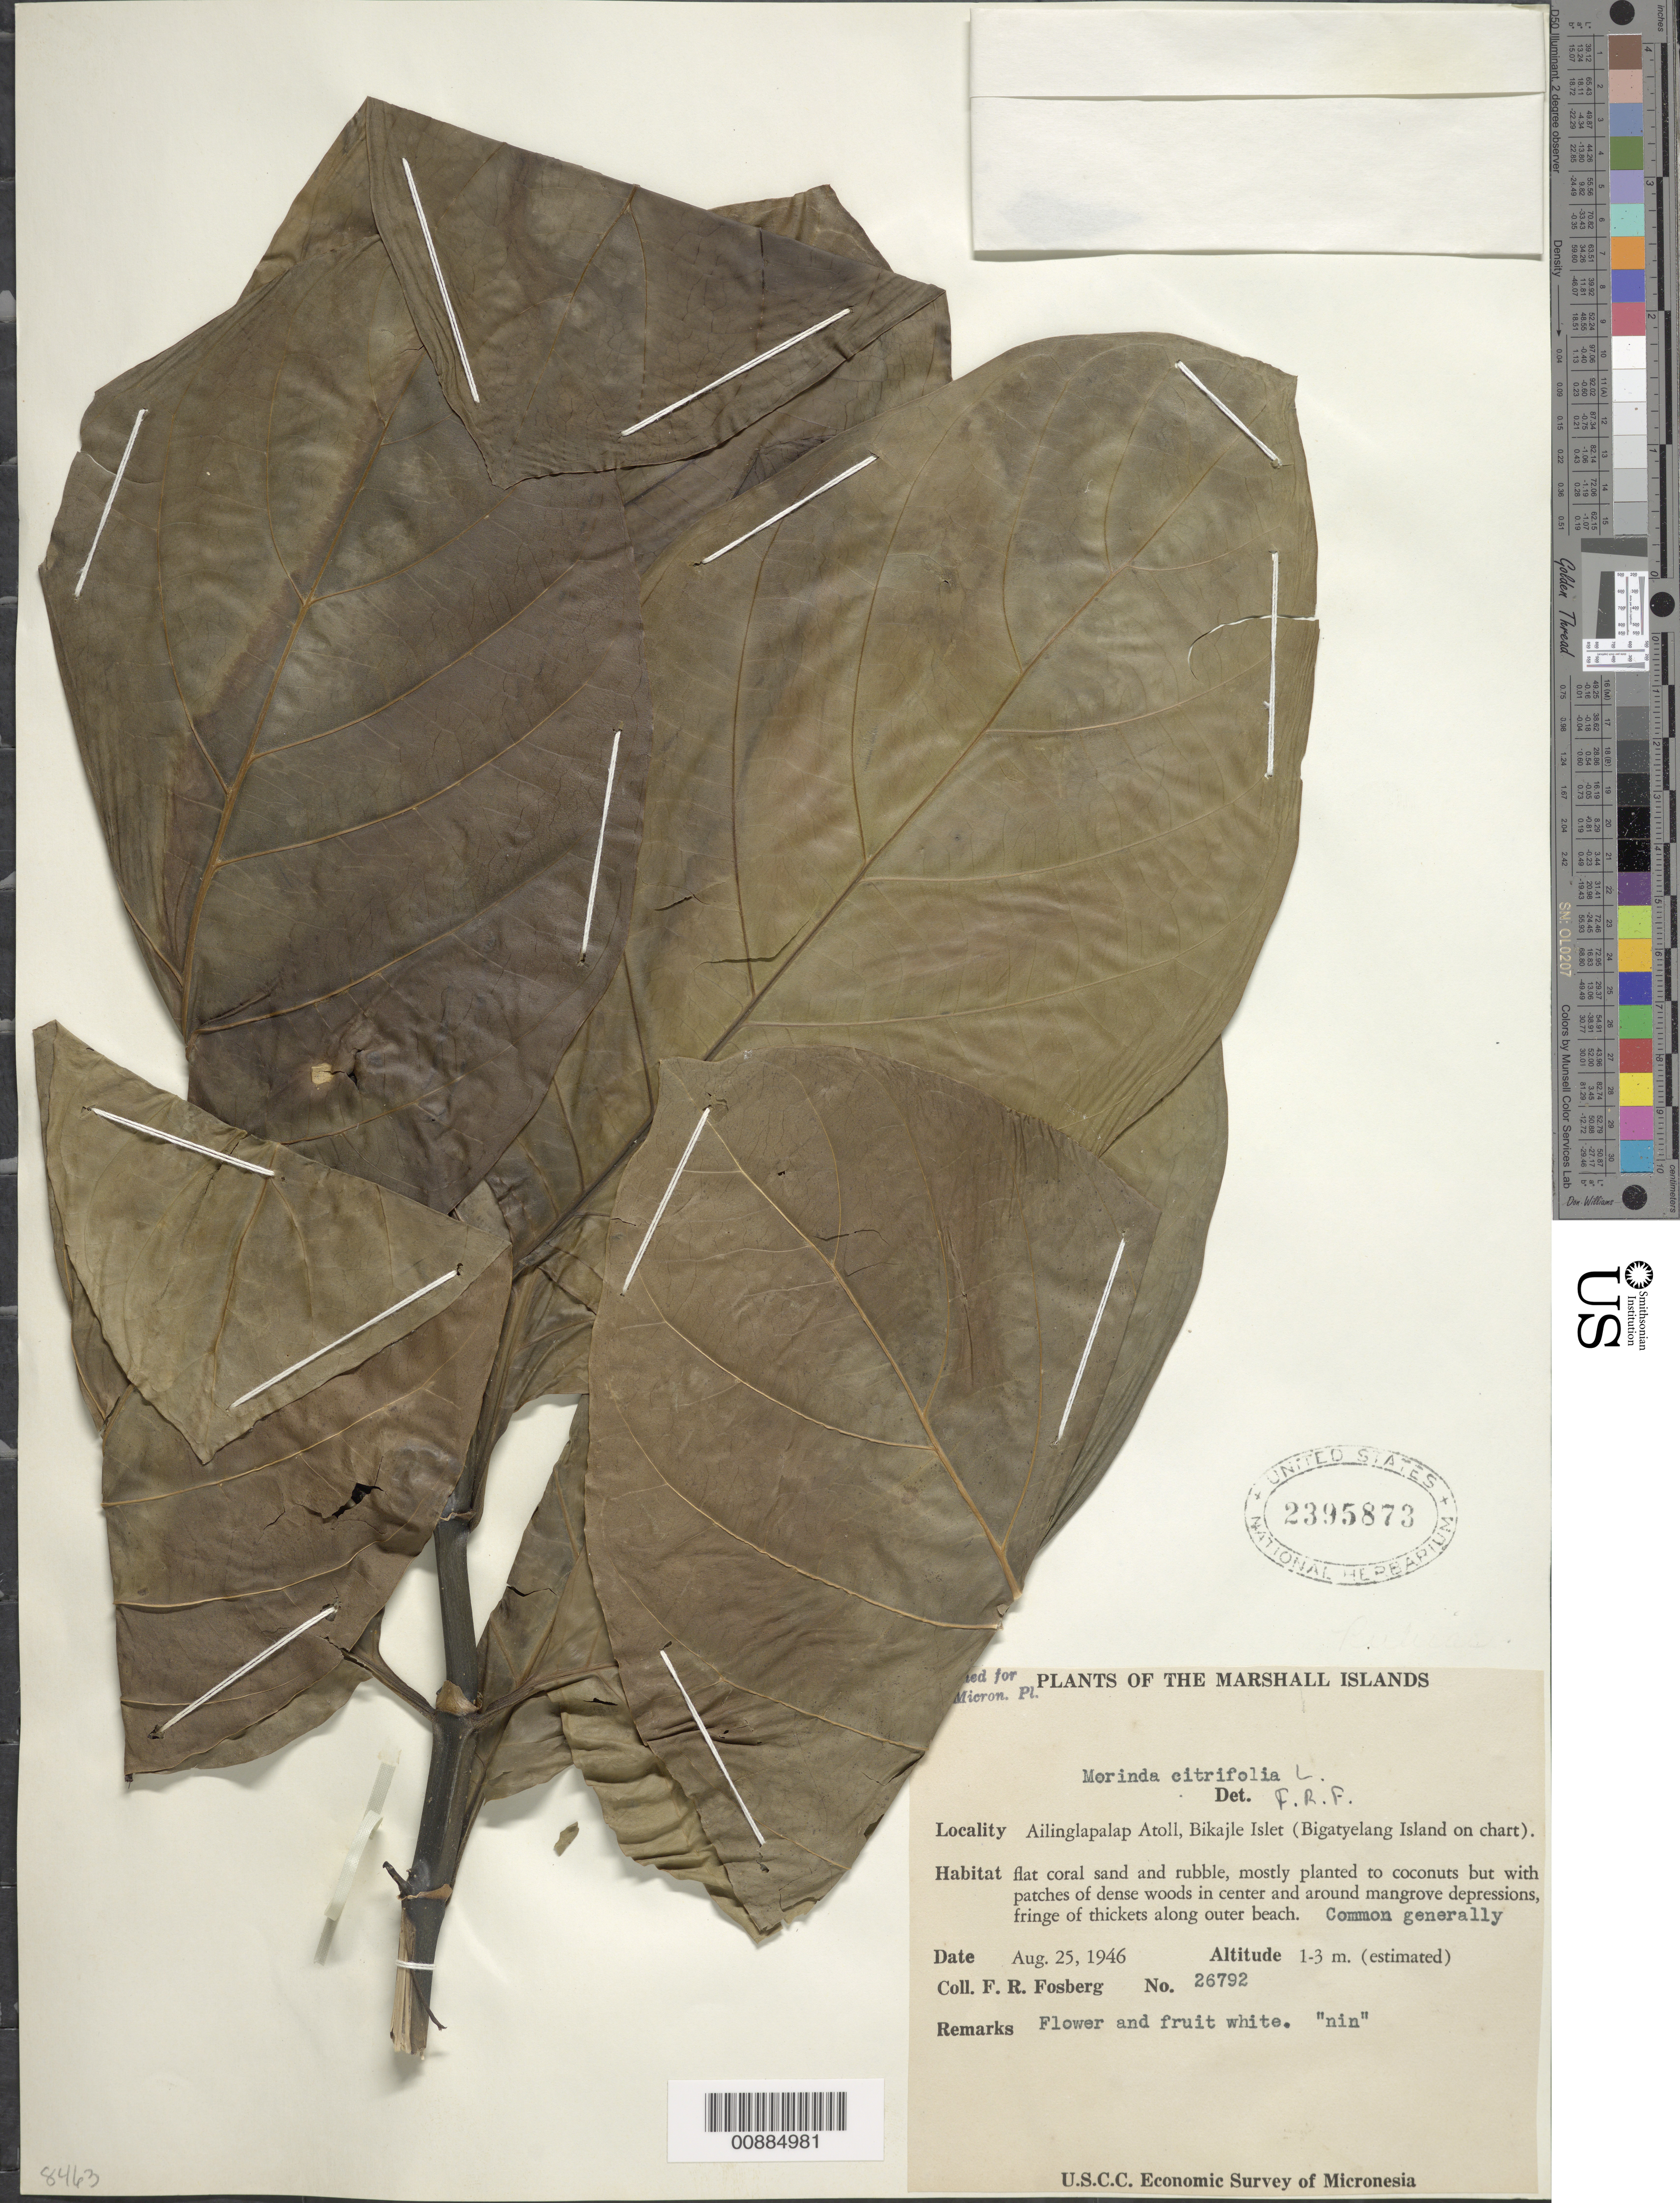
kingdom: Plantae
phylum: Tracheophyta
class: Magnoliopsida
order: Gentianales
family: Rubiaceae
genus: Morinda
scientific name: Morinda citrifolia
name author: L.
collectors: F. R. Fosberg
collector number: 26792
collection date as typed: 25 Aug 1946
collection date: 1946-08-25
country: Marshall Islands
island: Ailinglaplap [Ailinglapalap] Atoll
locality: Bikajle Islet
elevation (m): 1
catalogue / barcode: US 2395873